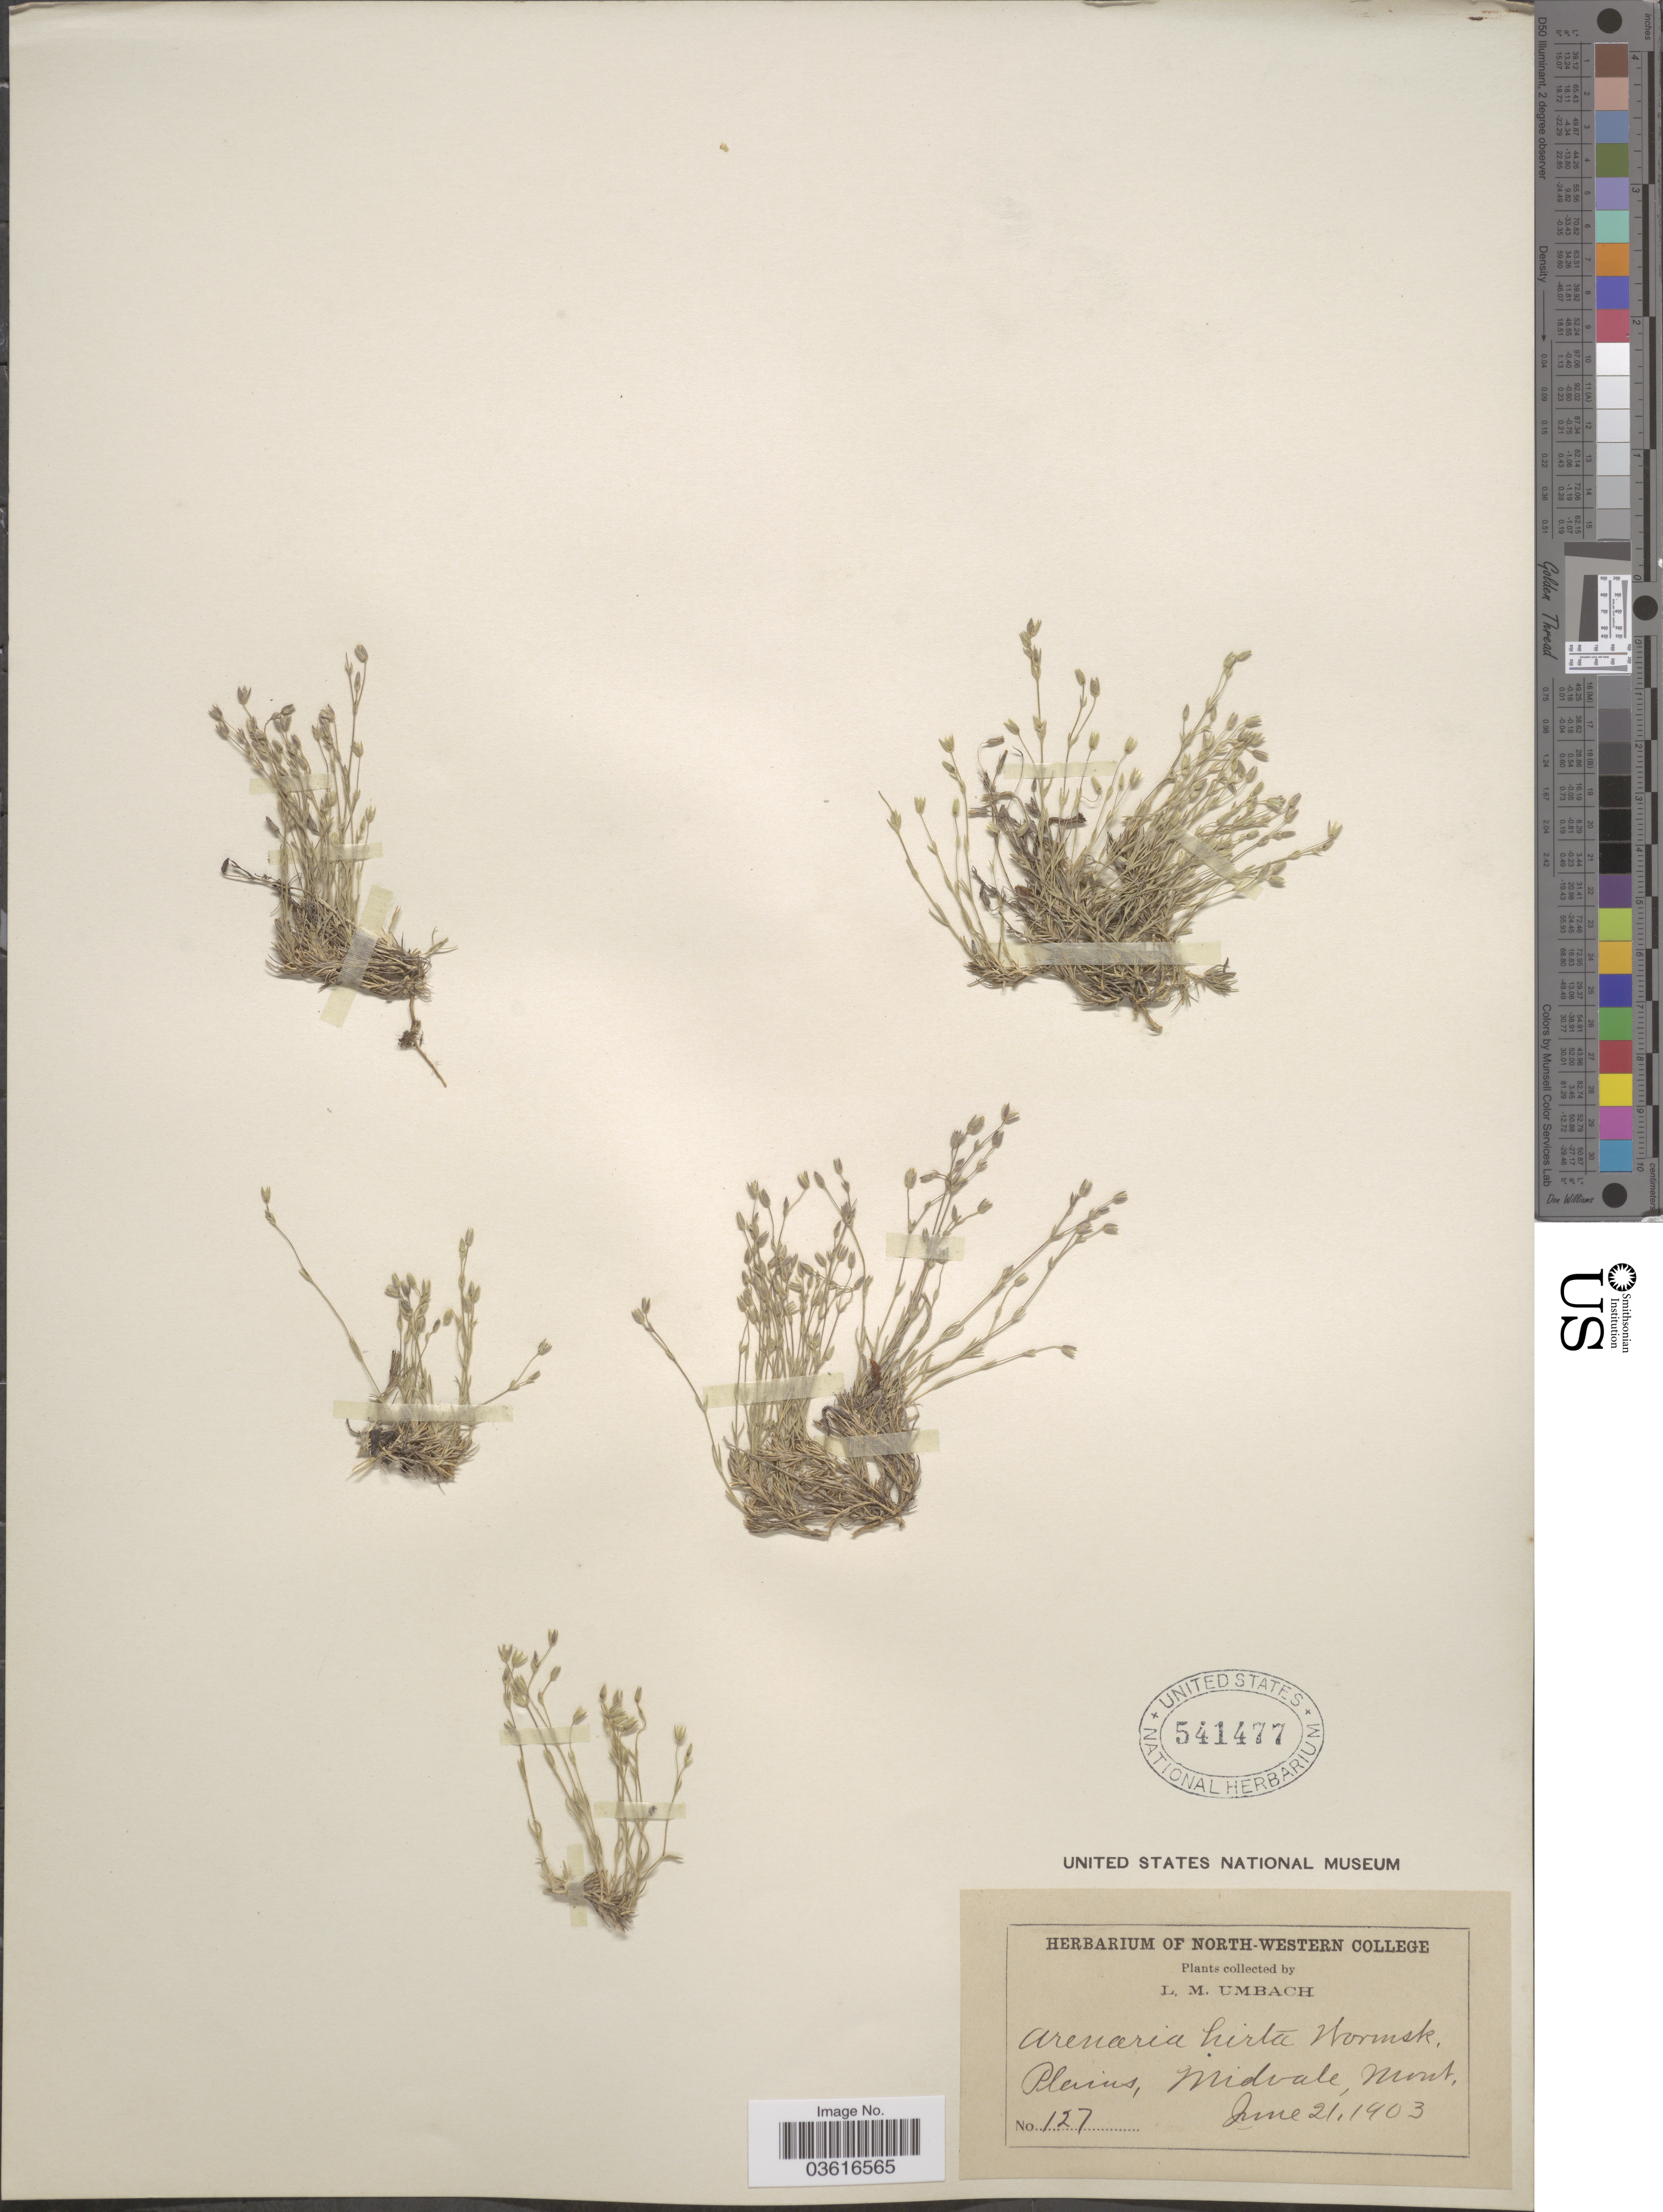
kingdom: Plantae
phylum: Tracheophyta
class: Magnoliopsida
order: Caryophyllales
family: Caryophyllaceae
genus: Minuartia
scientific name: Minuartia propinqua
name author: (Richardson) House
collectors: L. M. Umbach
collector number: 127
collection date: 1903-06-21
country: United States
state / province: Montana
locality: Plains, Midvale.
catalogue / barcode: US 541477